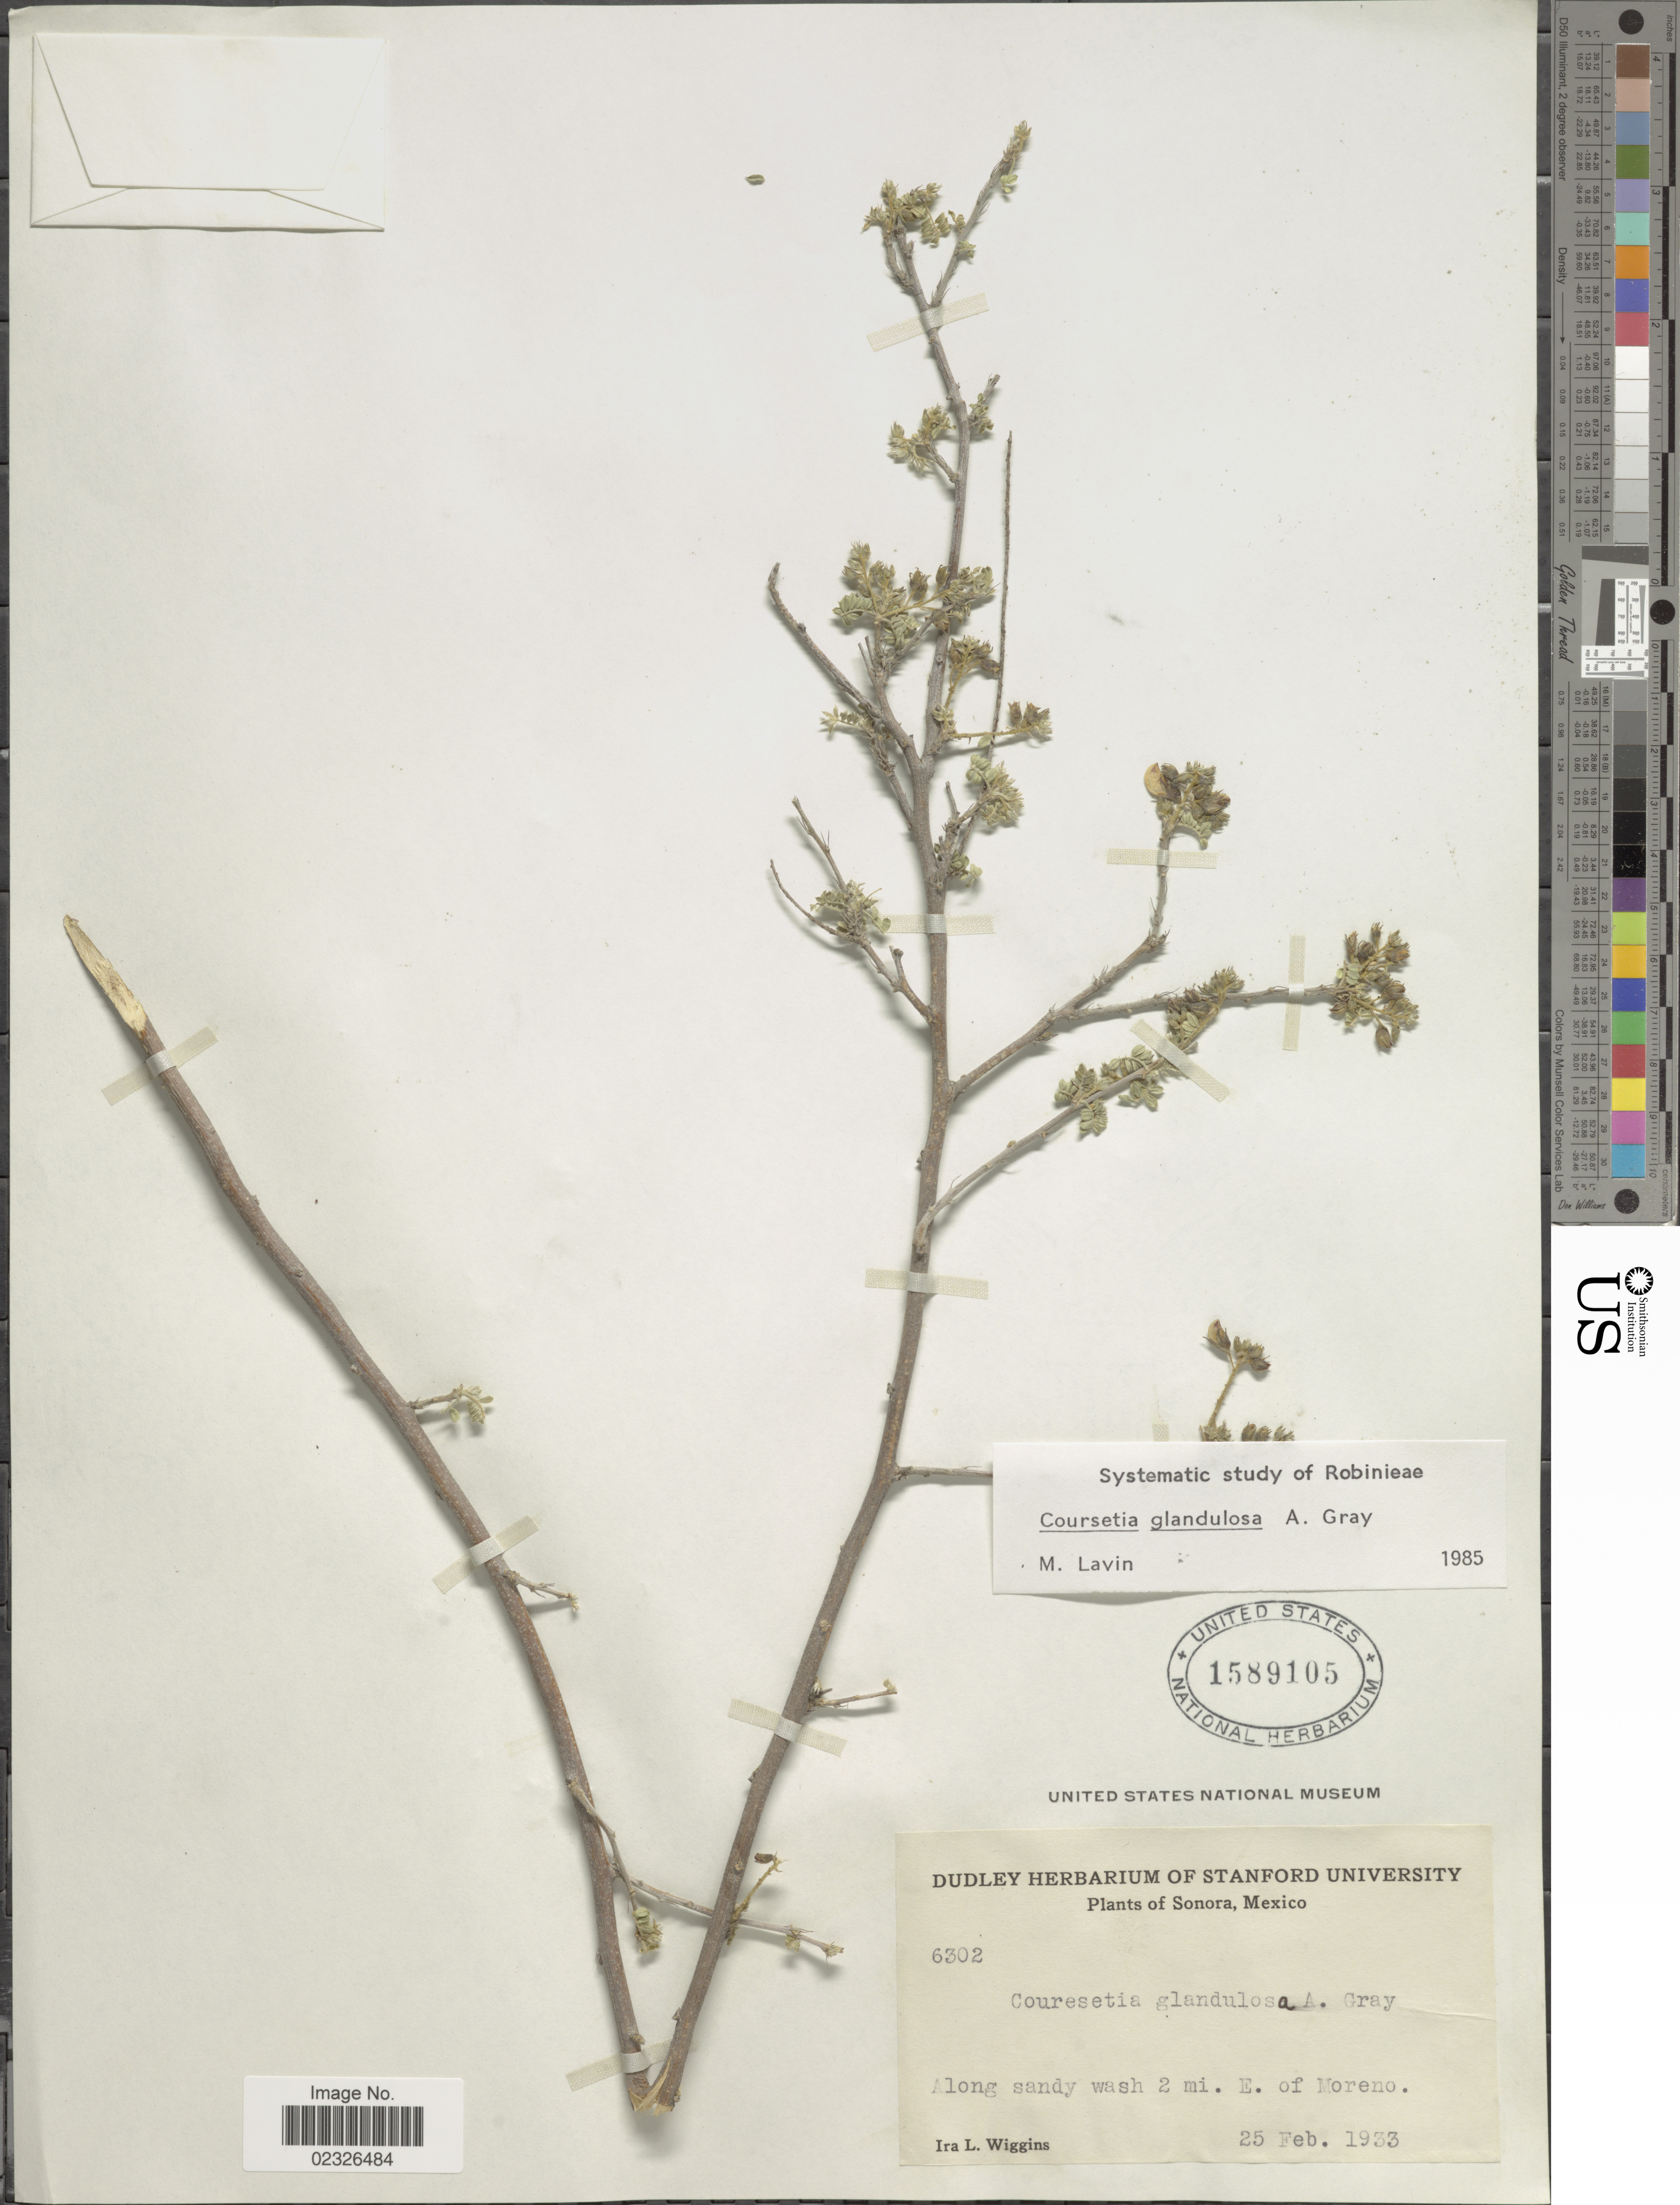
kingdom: Plantae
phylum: Tracheophyta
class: Magnoliopsida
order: Fabales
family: Fabaceae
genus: Coursetia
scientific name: Coursetia glandulosa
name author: A. Gray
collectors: I. L. Wiggins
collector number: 6302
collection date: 1933-02-25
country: Mexico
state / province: Sonora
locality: Along sandy wash 2 mi. E. of Moreno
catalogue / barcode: US 1589105